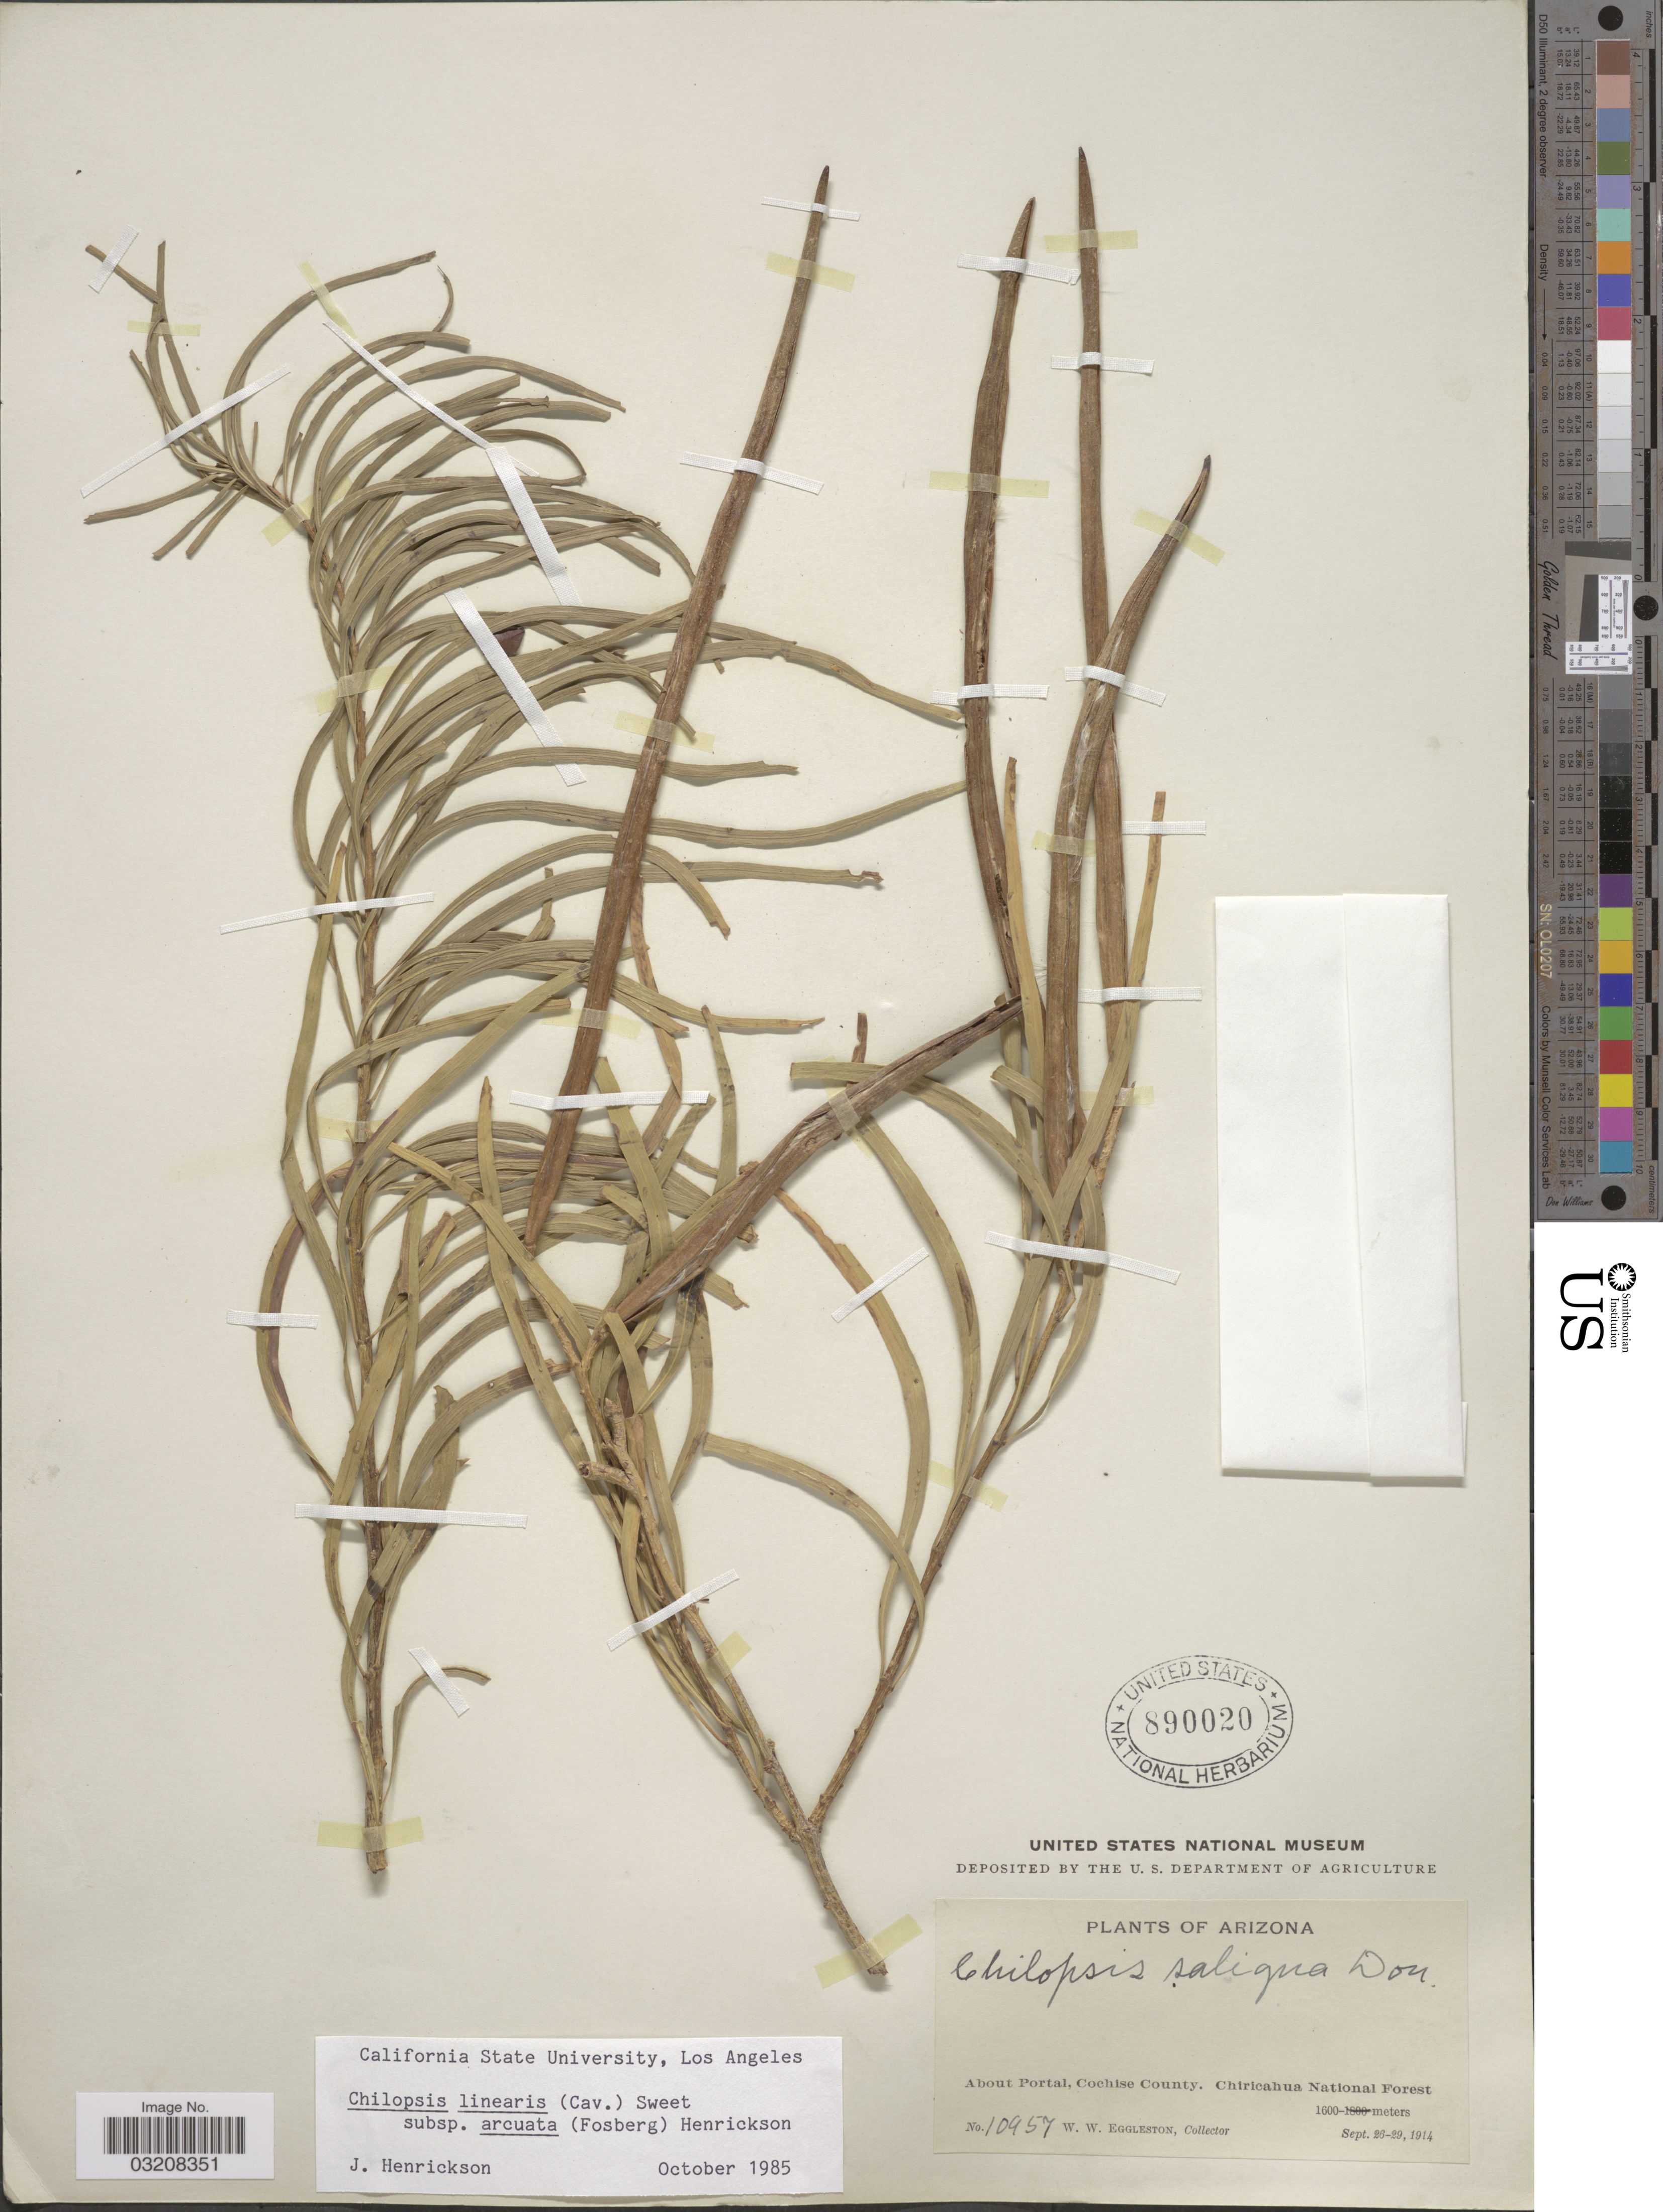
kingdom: Plantae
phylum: Tracheophyta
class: Magnoliopsida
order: Lamiales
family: Bignoniaceae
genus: Chilopsis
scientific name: Chilopsis linearis subsp. arcuata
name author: (Fosberg) Henrickson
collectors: W. W. Eggleston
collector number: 10957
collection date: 1914-09-26/1914-09-29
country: United States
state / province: Arizona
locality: About Portal, Cochise County, Chiricahua National Forest.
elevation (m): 1600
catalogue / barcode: US 890020